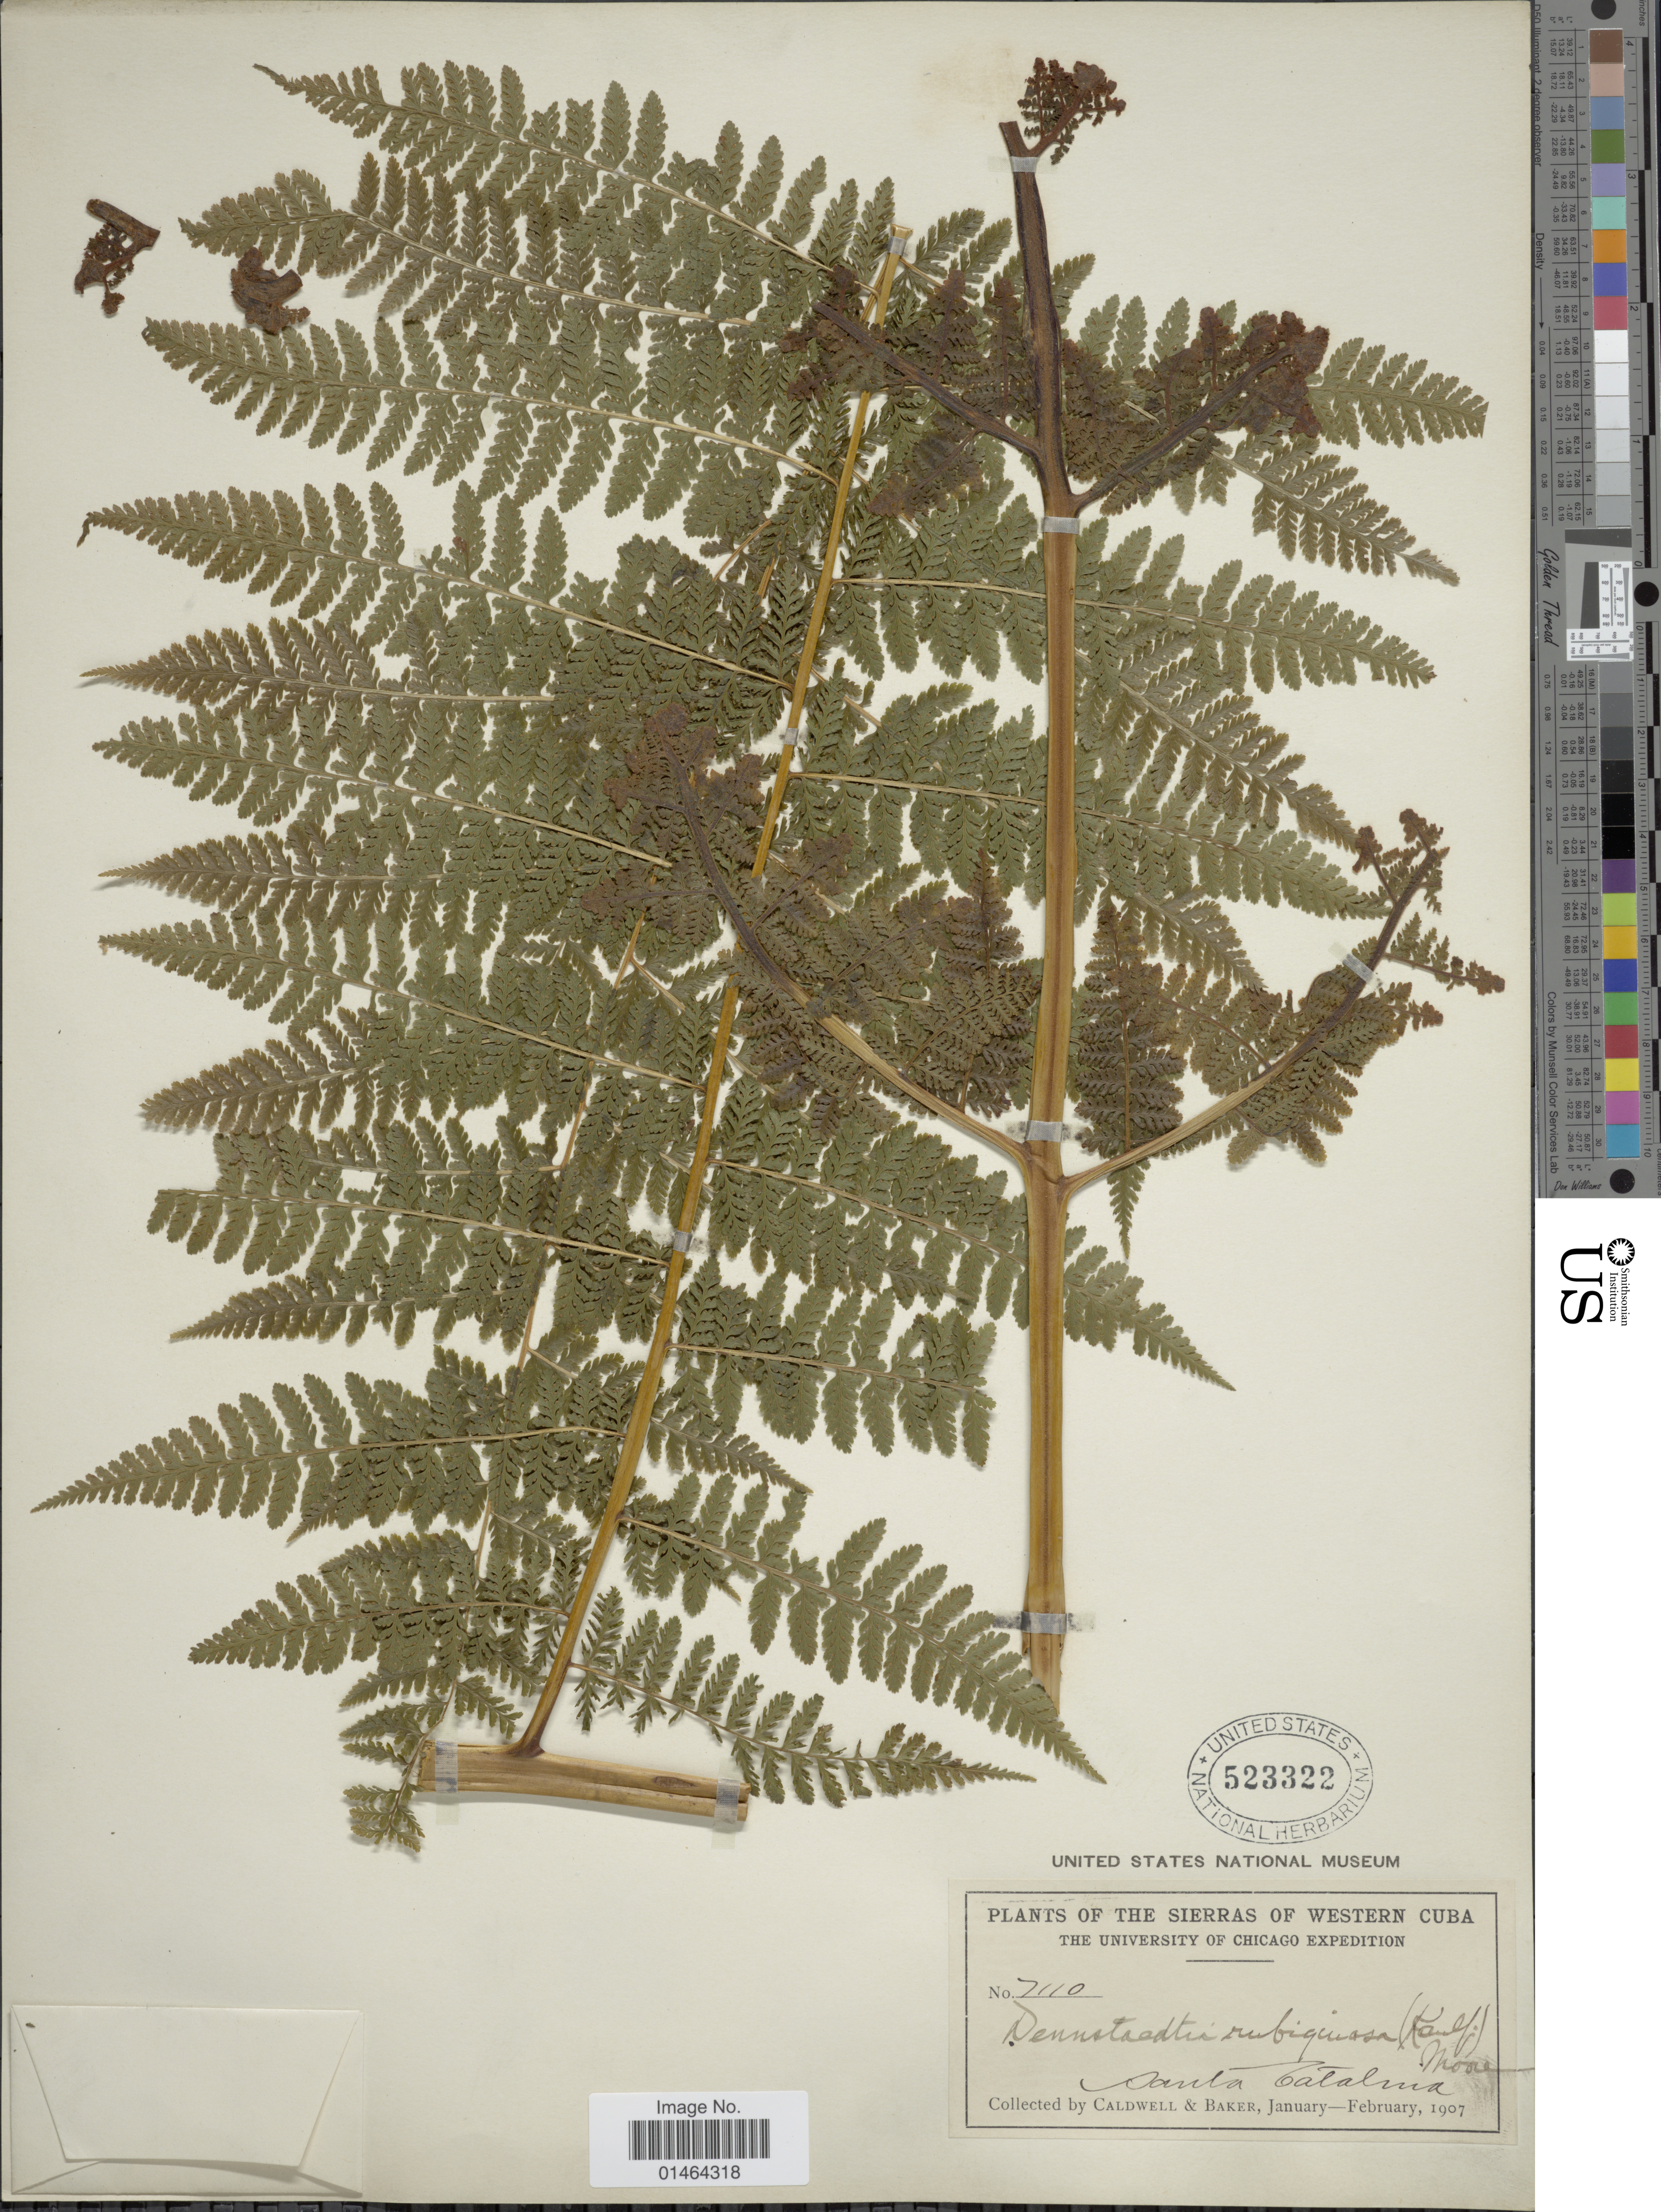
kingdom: Plantae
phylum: Tracheophyta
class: Polypodiopsida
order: Polypodiales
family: Dennstaedtiaceae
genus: Dennstaedtia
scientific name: Dennstaedtia cicutaria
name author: (Sw.) T. Moore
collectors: -. Caldwell & -- Baker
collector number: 7110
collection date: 1907-01/1907-02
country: Cuba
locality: Sierras of Western Cuba. Santa Catalina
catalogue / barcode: US 523322